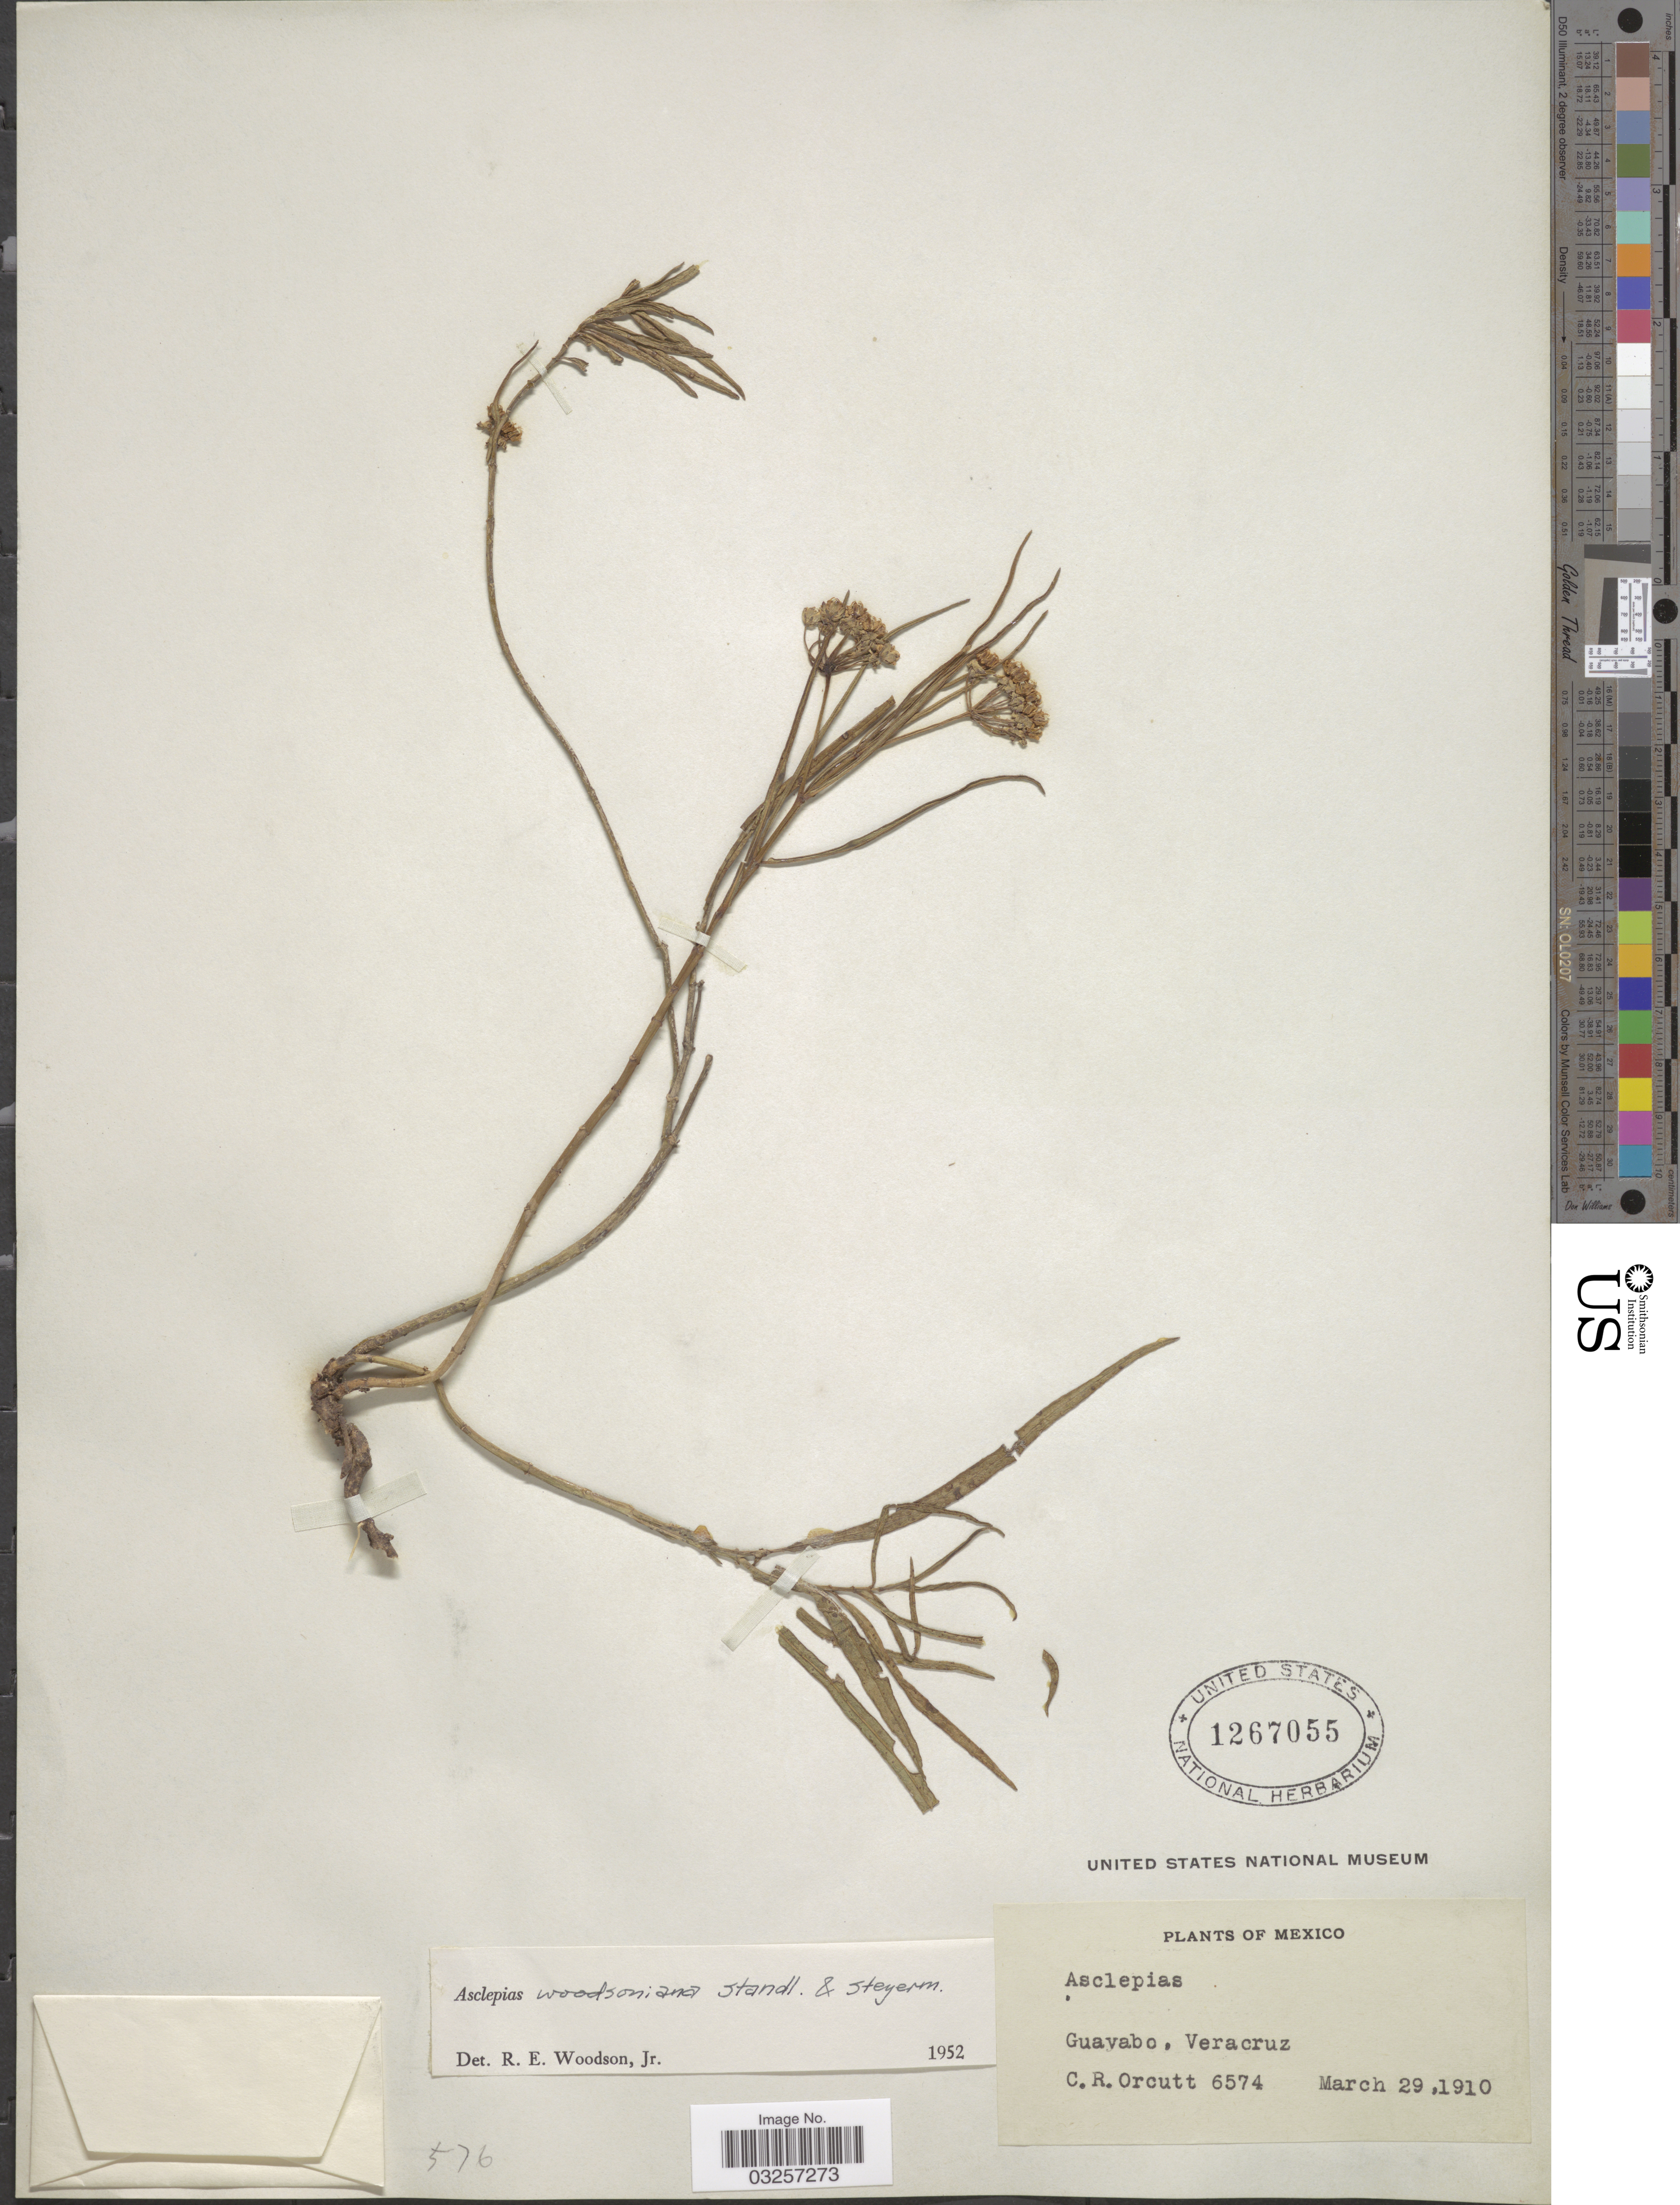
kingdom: Plantae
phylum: Tracheophyta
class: Magnoliopsida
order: Gentianales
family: Apocynaceae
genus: Asclepias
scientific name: Asclepias woodsoniana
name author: Standl. & Steyerm.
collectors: C. R. Orcutt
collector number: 6574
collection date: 1910-03-29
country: Mexico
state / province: Veracruz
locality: Guayabo, Veracruz.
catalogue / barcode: US 1267055